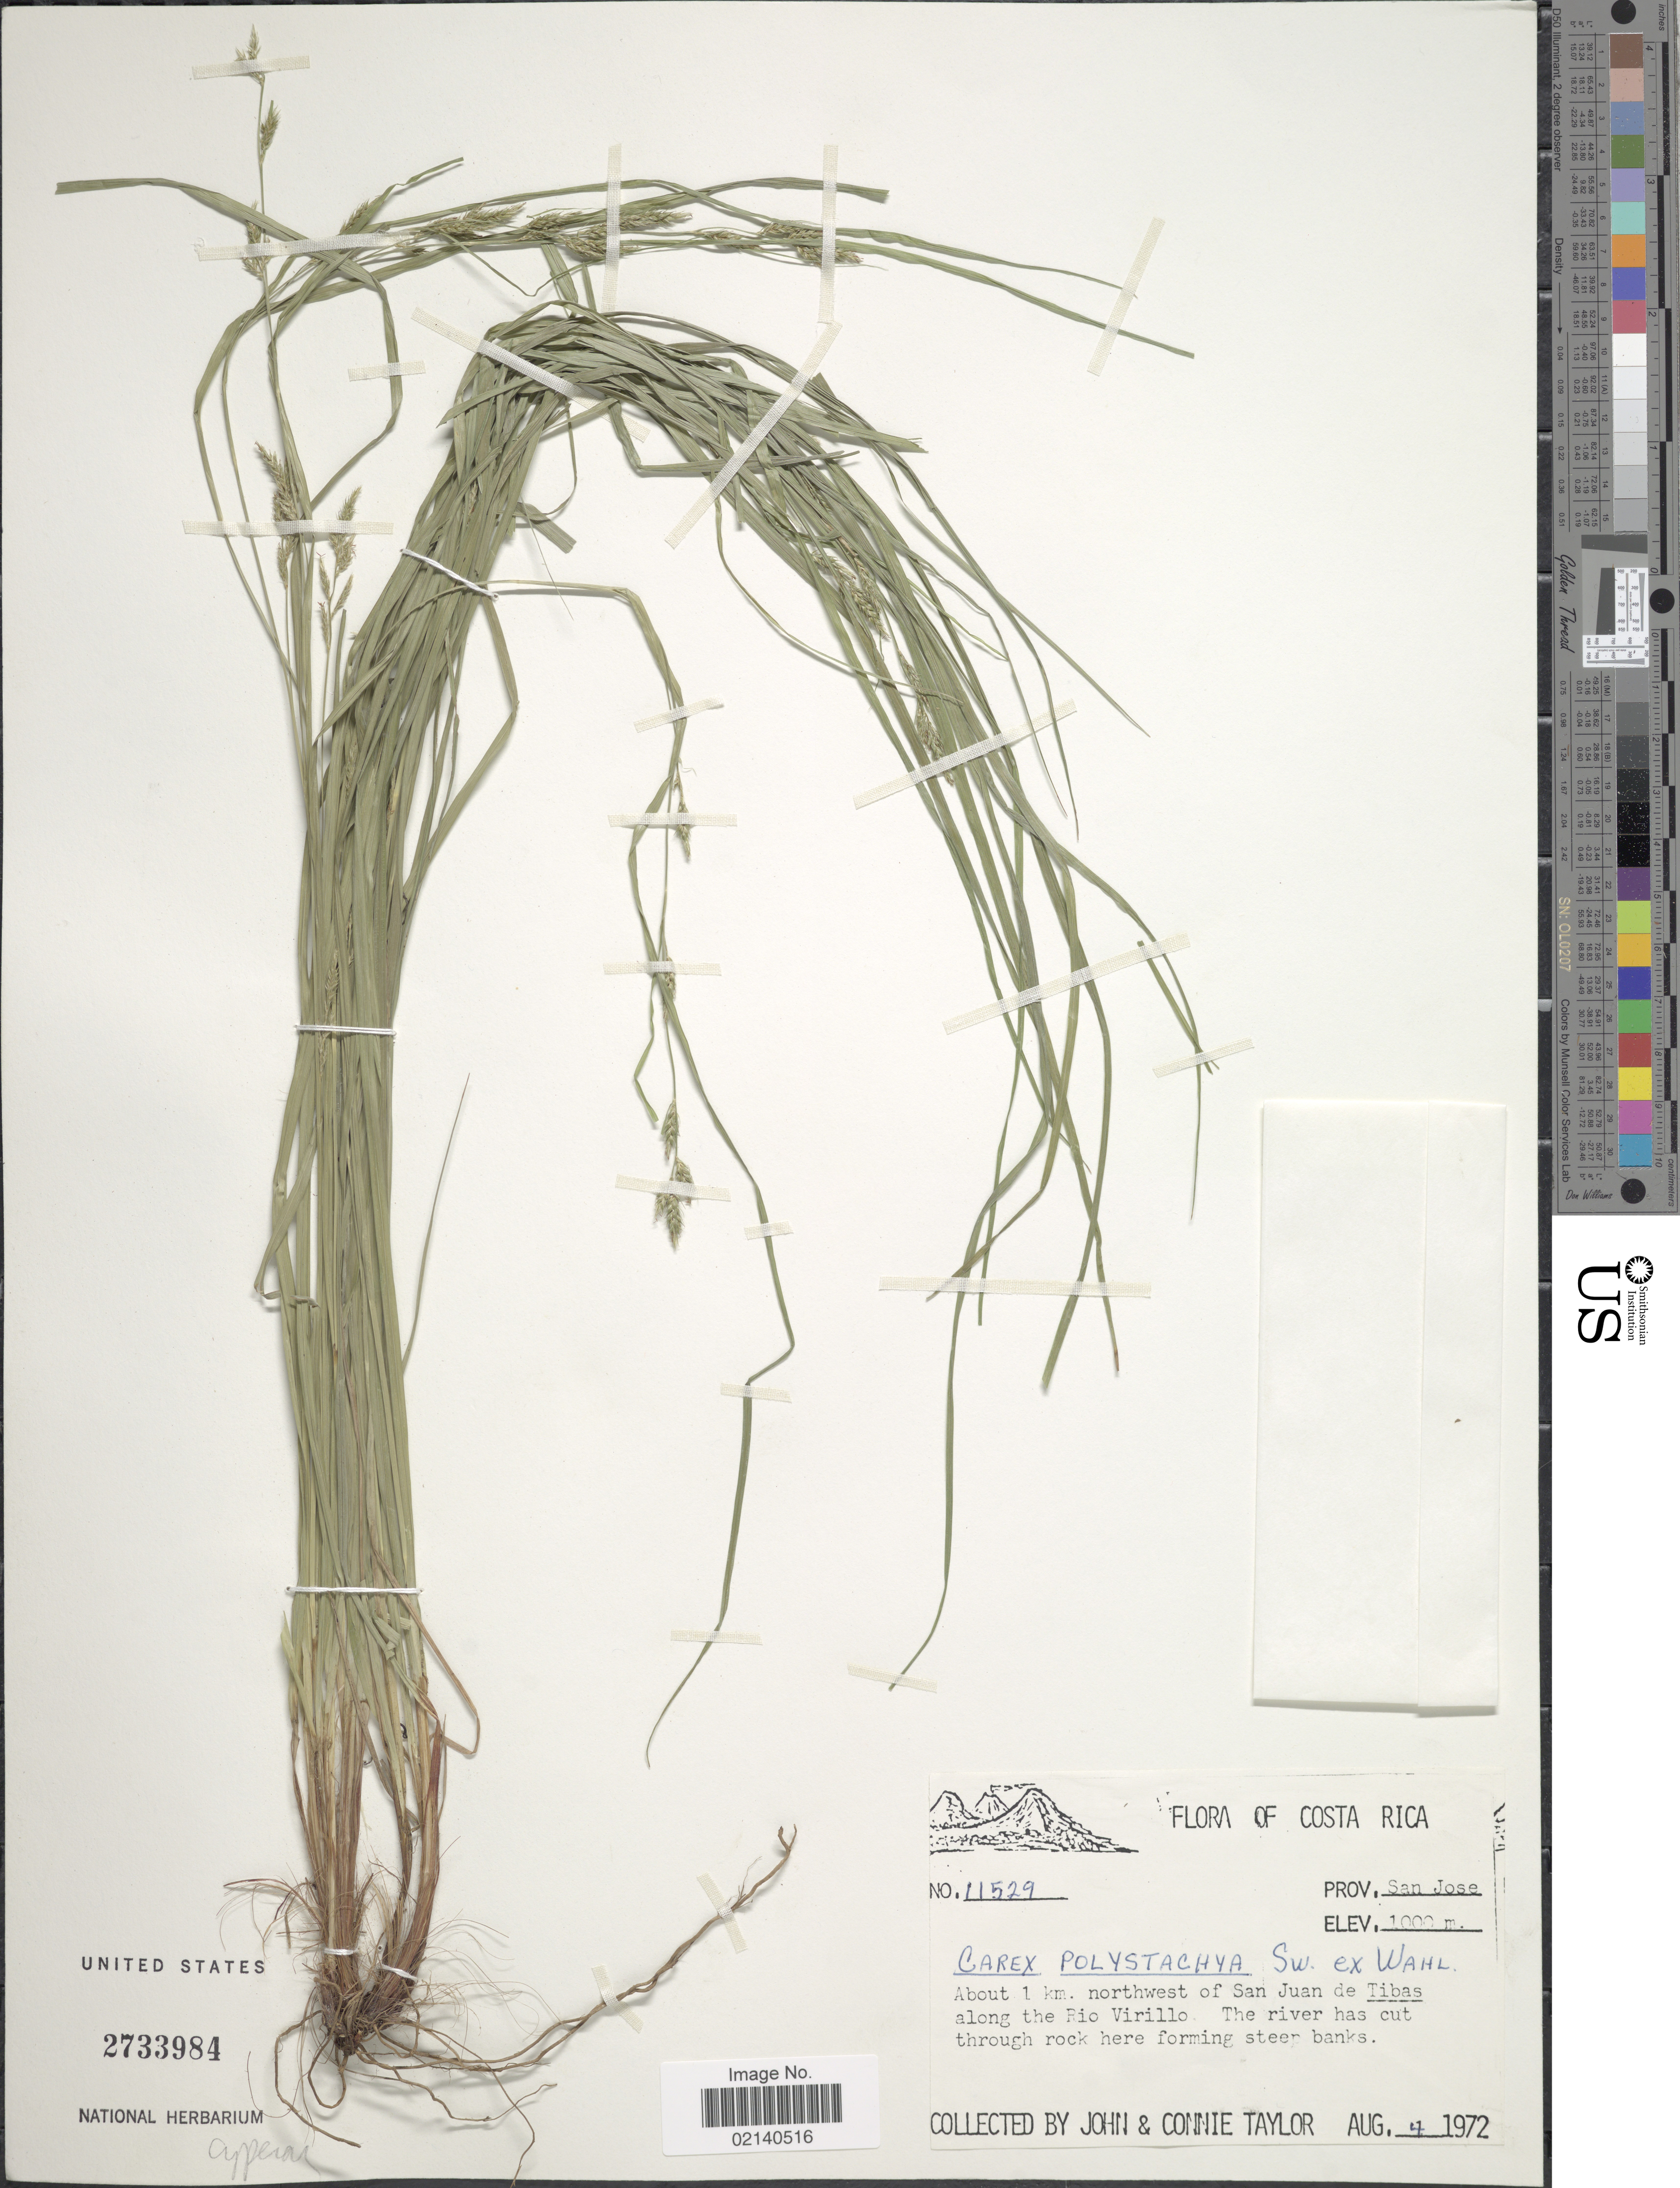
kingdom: Plantae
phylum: Tracheophyta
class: Liliopsida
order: Poales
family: Cyperaceae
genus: Carex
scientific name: Carex polystachya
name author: Sw. ex Wahlenb.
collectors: J. Taylor & C. Taylor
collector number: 11529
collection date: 1972-08-04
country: Costa Rica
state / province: San José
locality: About 1 km. northwest of San Juan de Tibas along the Rio Virillo, the river has cut through rock here forming steep banks.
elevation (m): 1000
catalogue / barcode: US 2733984